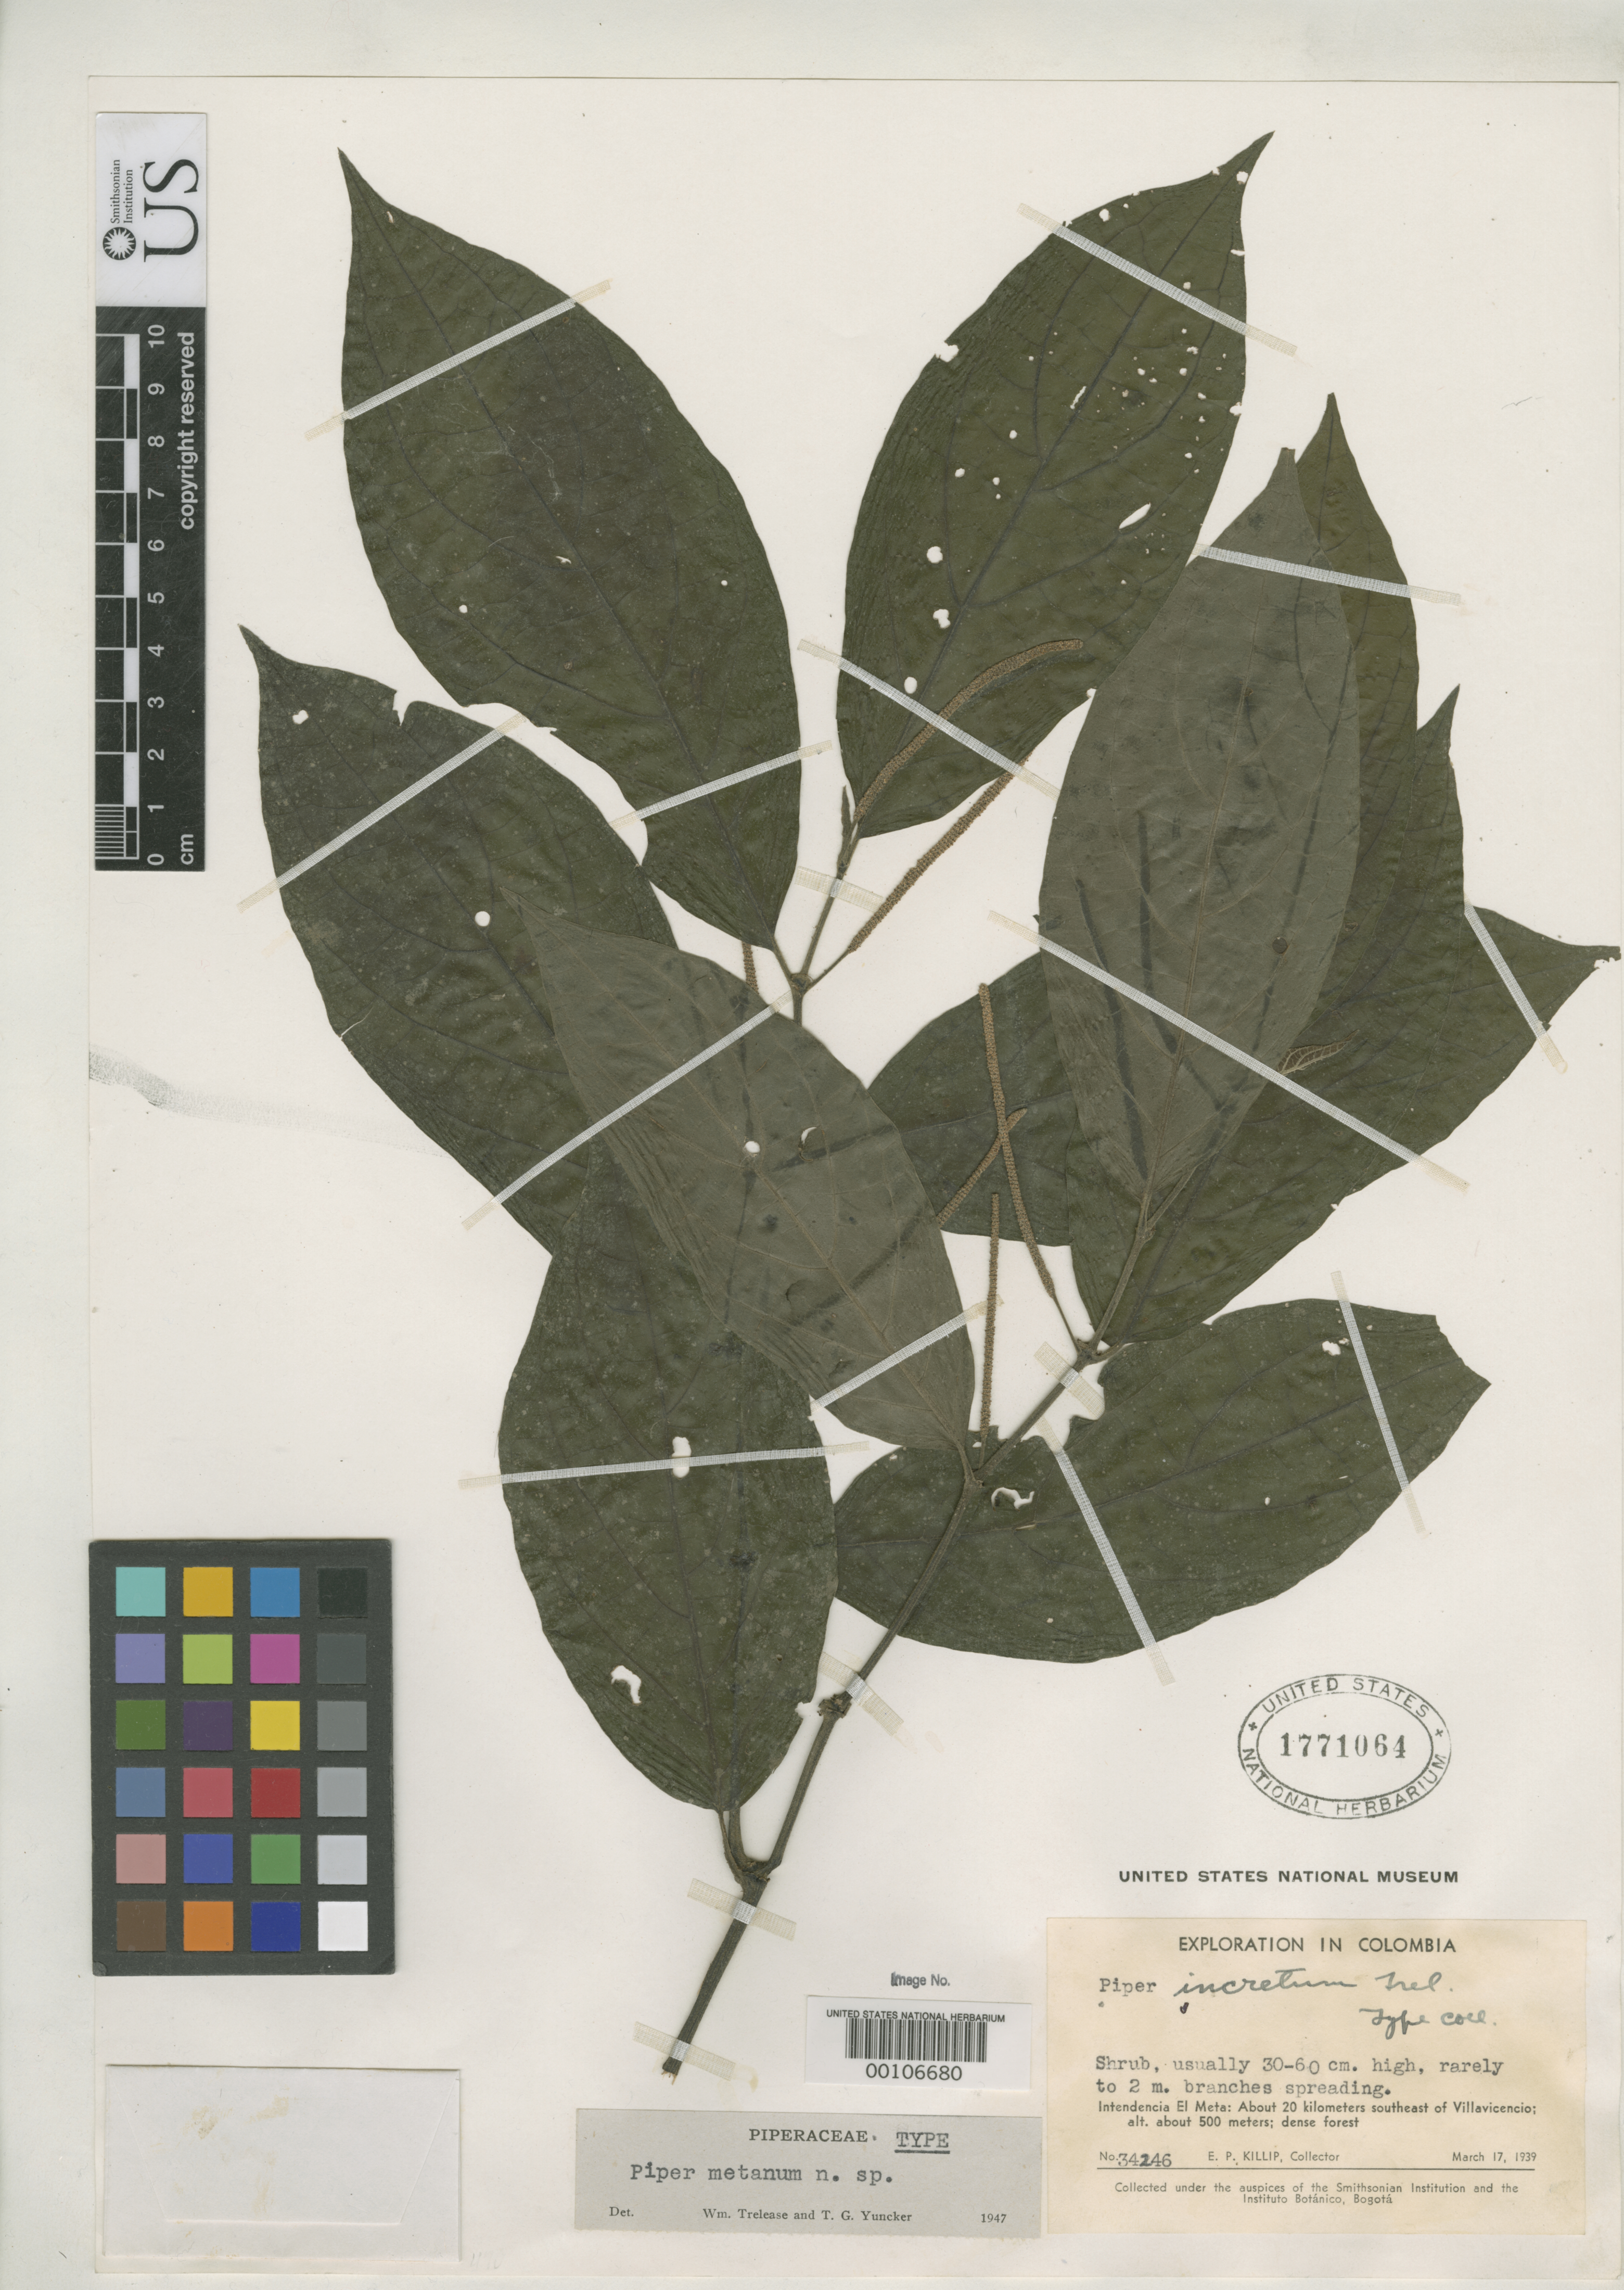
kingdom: Plantae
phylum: Tracheophyta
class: Magnoliopsida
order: Piperales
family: Piperaceae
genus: Piper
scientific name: Piper metanum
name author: Trel. & Yunck.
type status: Holotype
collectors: E. P. Killip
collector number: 34246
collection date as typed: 17 Mar 1939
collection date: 1939-03-17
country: Colombia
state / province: Meta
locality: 20 km SE of Villa Vicencia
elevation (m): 500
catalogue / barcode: US 1771064